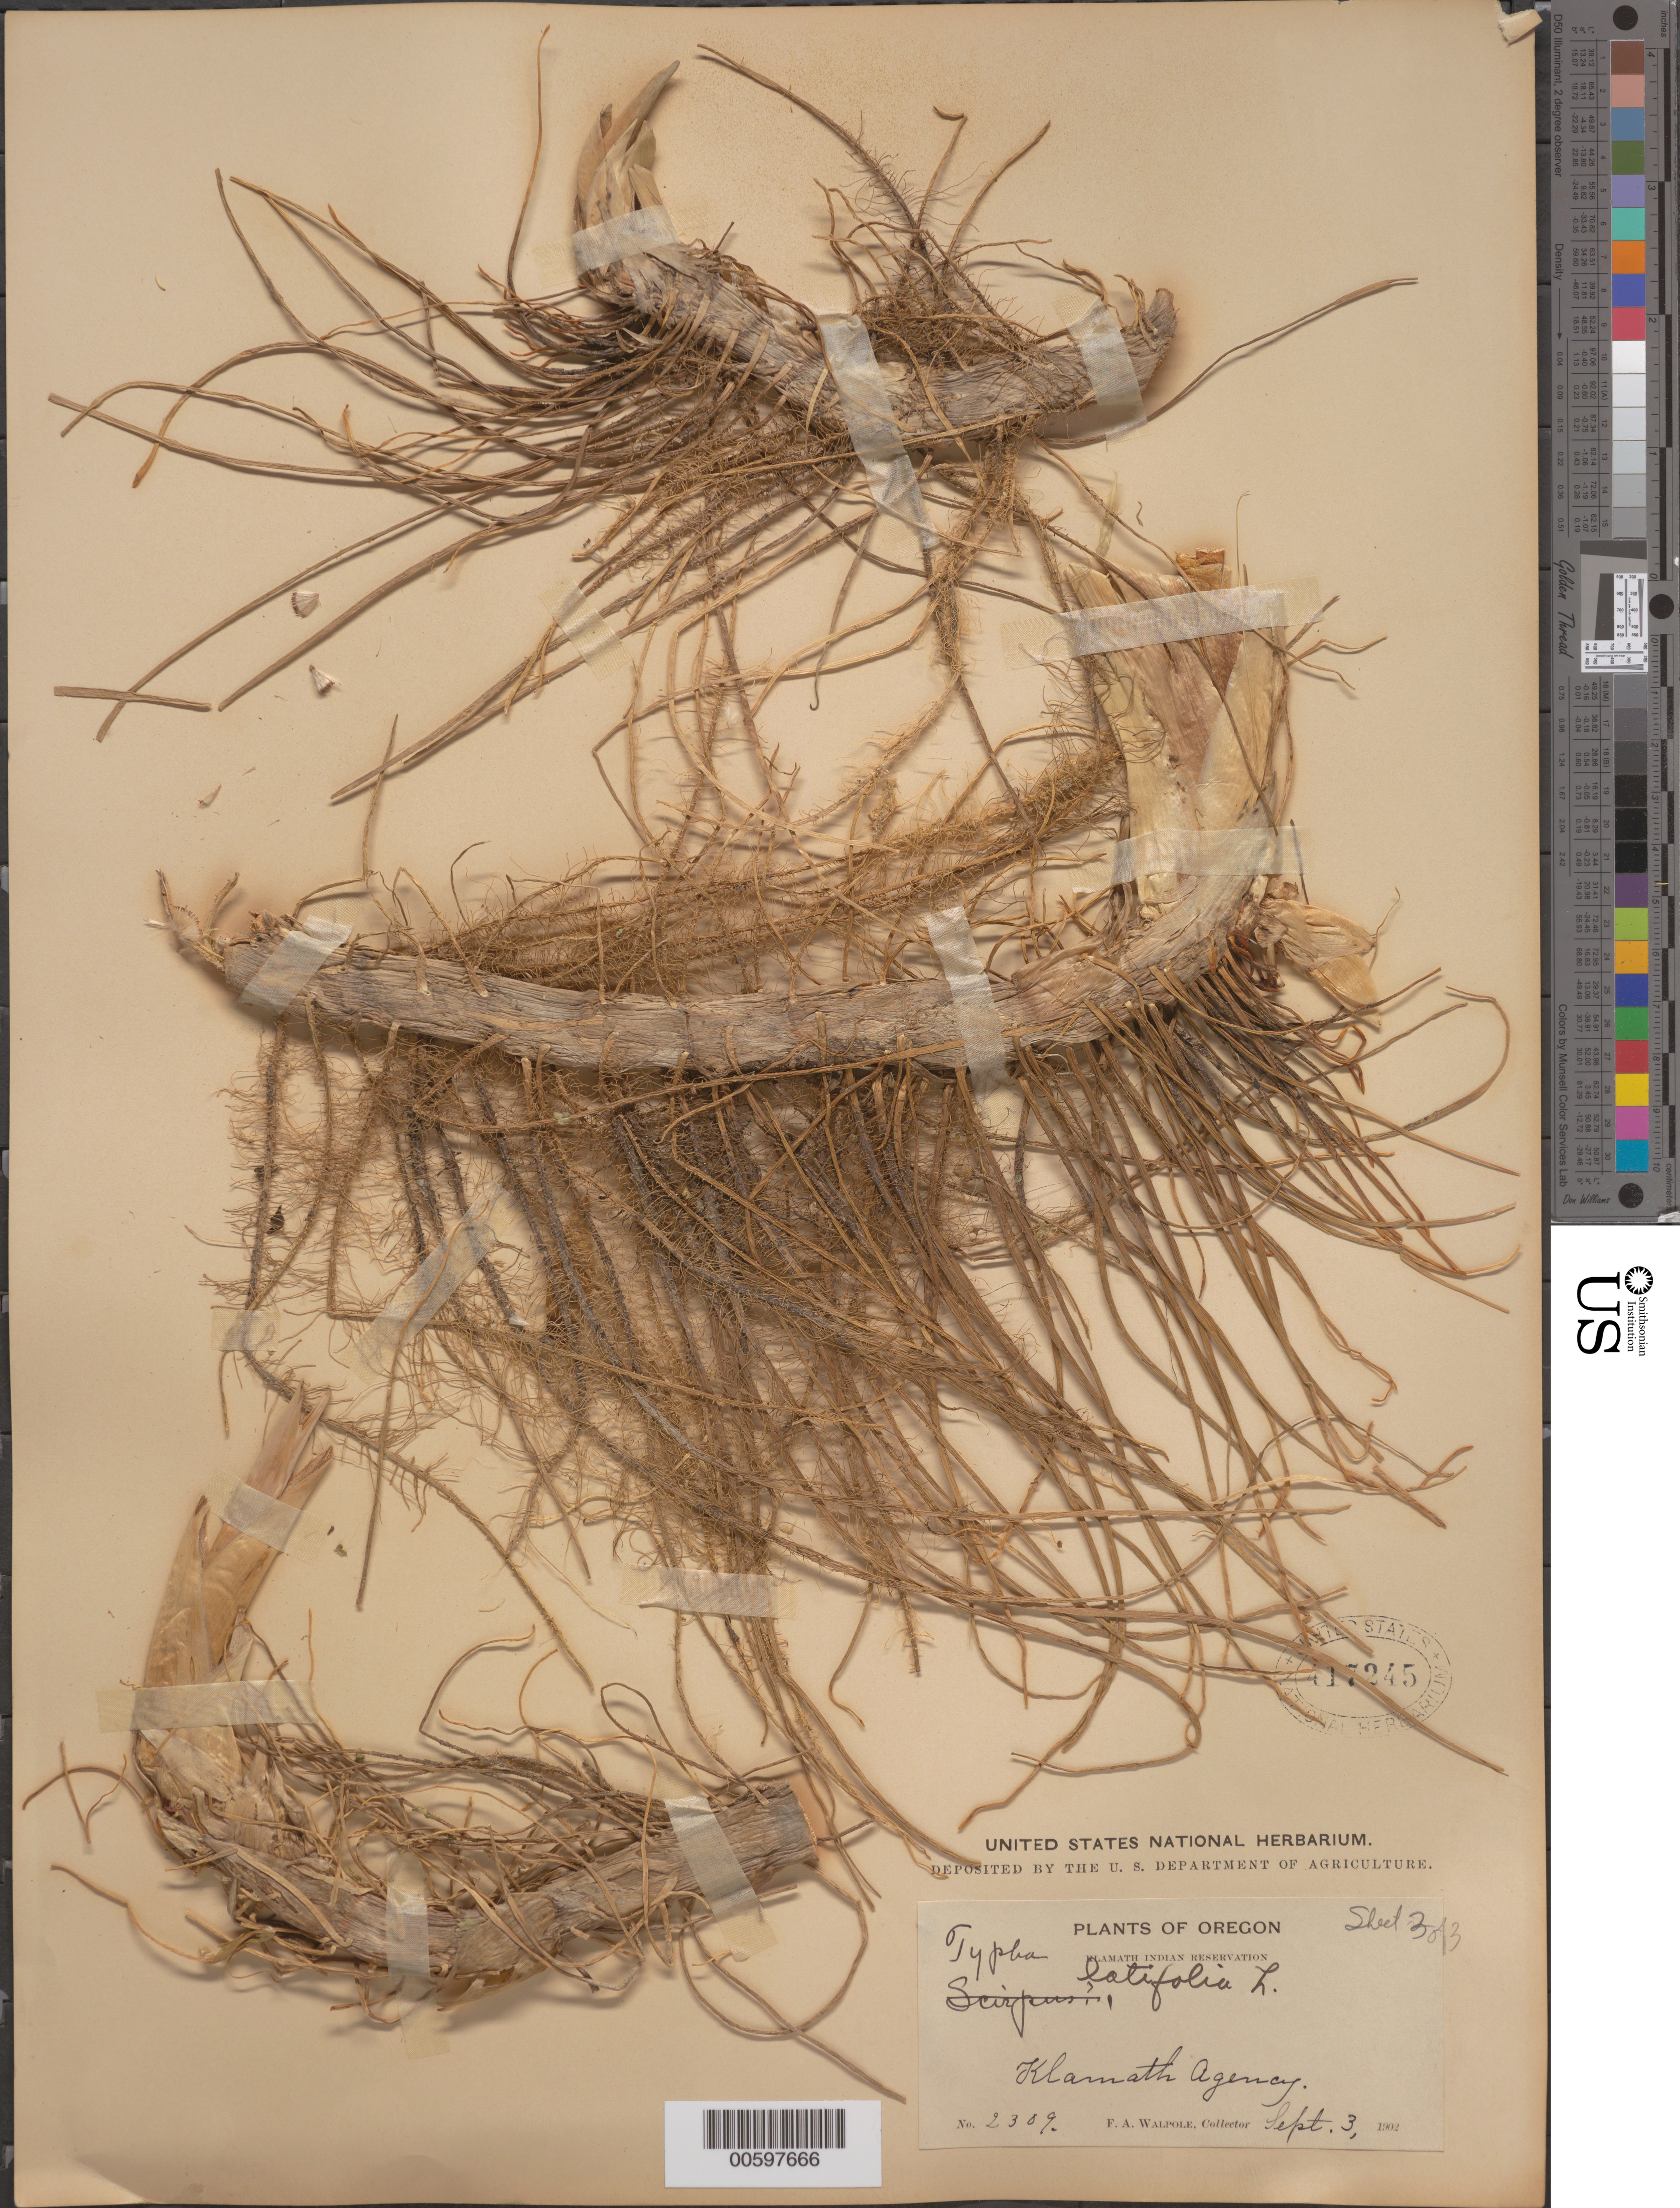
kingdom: Plantae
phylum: Tracheophyta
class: Liliopsida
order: Poales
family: Typhaceae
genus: Typha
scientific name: Typha latifolia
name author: L.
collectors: F. Walpole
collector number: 2309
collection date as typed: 03 Sep 1902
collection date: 1902-09-03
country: United States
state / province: Oregon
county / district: Klamath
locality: Kalmath Agency, Indian Reservation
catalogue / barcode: US 417245